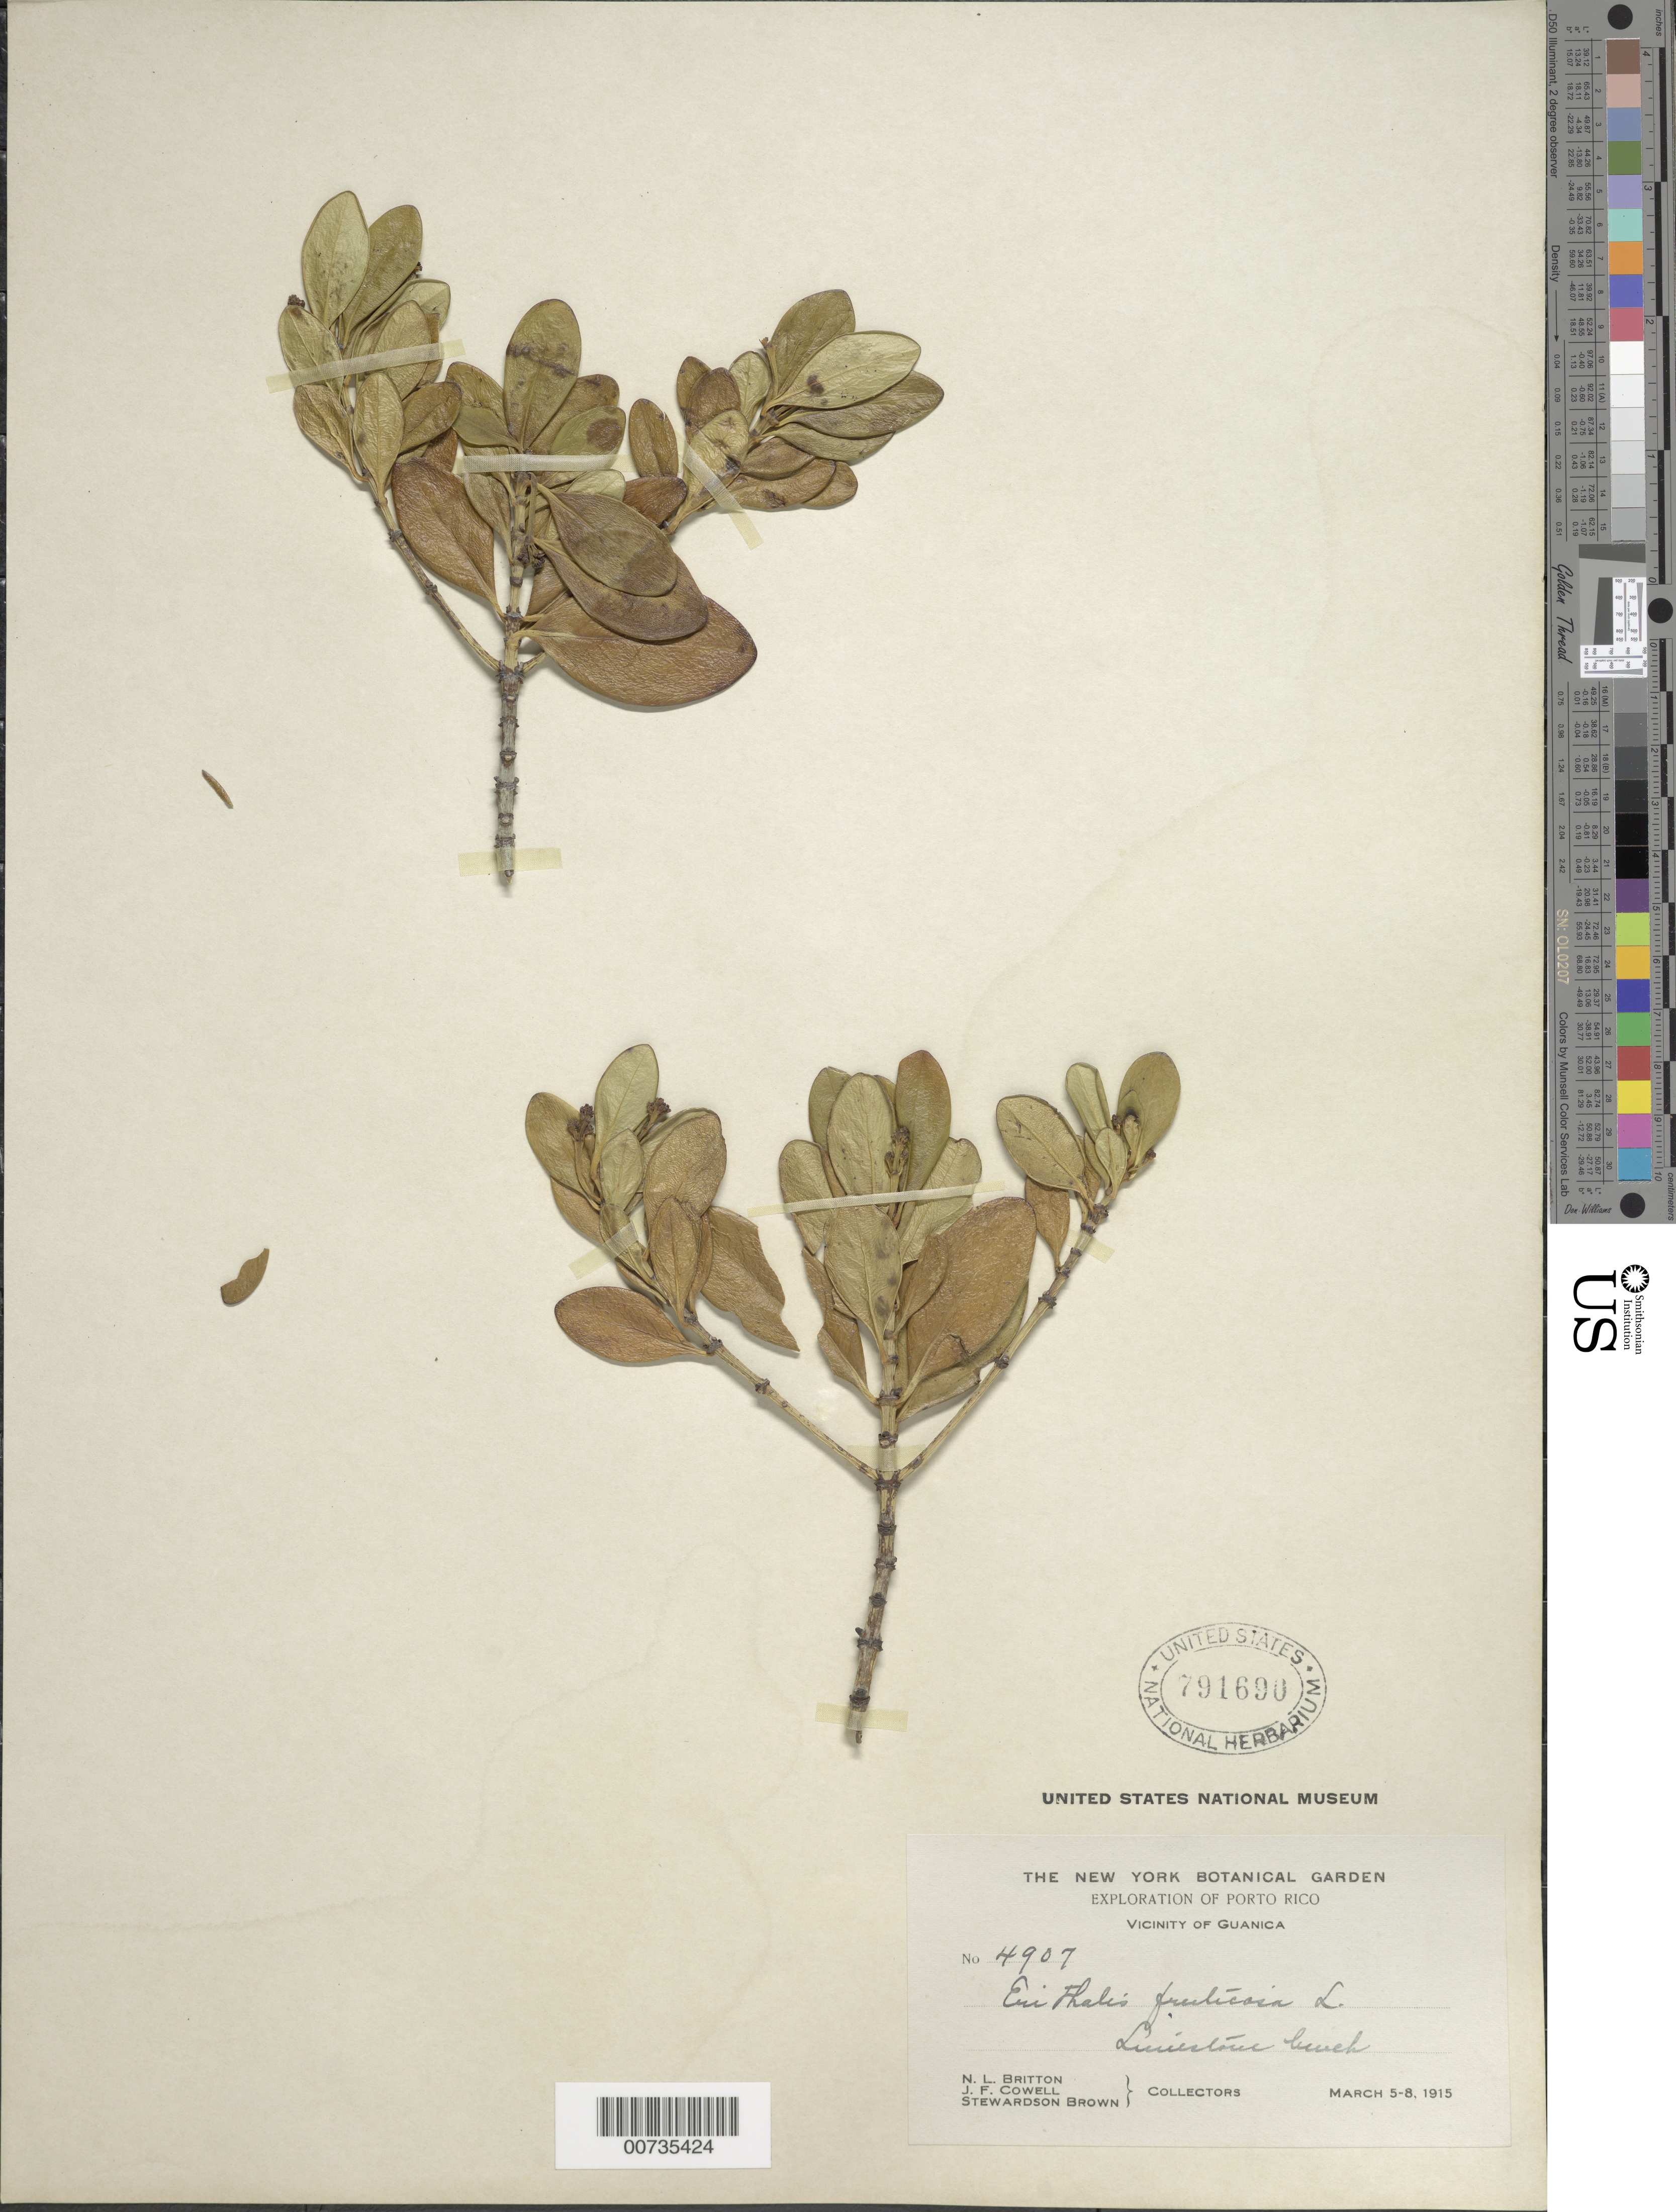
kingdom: Plantae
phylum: Tracheophyta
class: Magnoliopsida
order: Gentianales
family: Rubiaceae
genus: Erithalis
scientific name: Erithalis fruticosa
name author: L.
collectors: N. Britton, J. F. Cowell & S. Brown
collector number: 4907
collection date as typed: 05 Mar 1915 to 08 Mar 1915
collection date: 1915-03-05/1915-03-08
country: Puerto Rico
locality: Vicinity of Guanica.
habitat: Limestone bush.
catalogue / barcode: US 791690